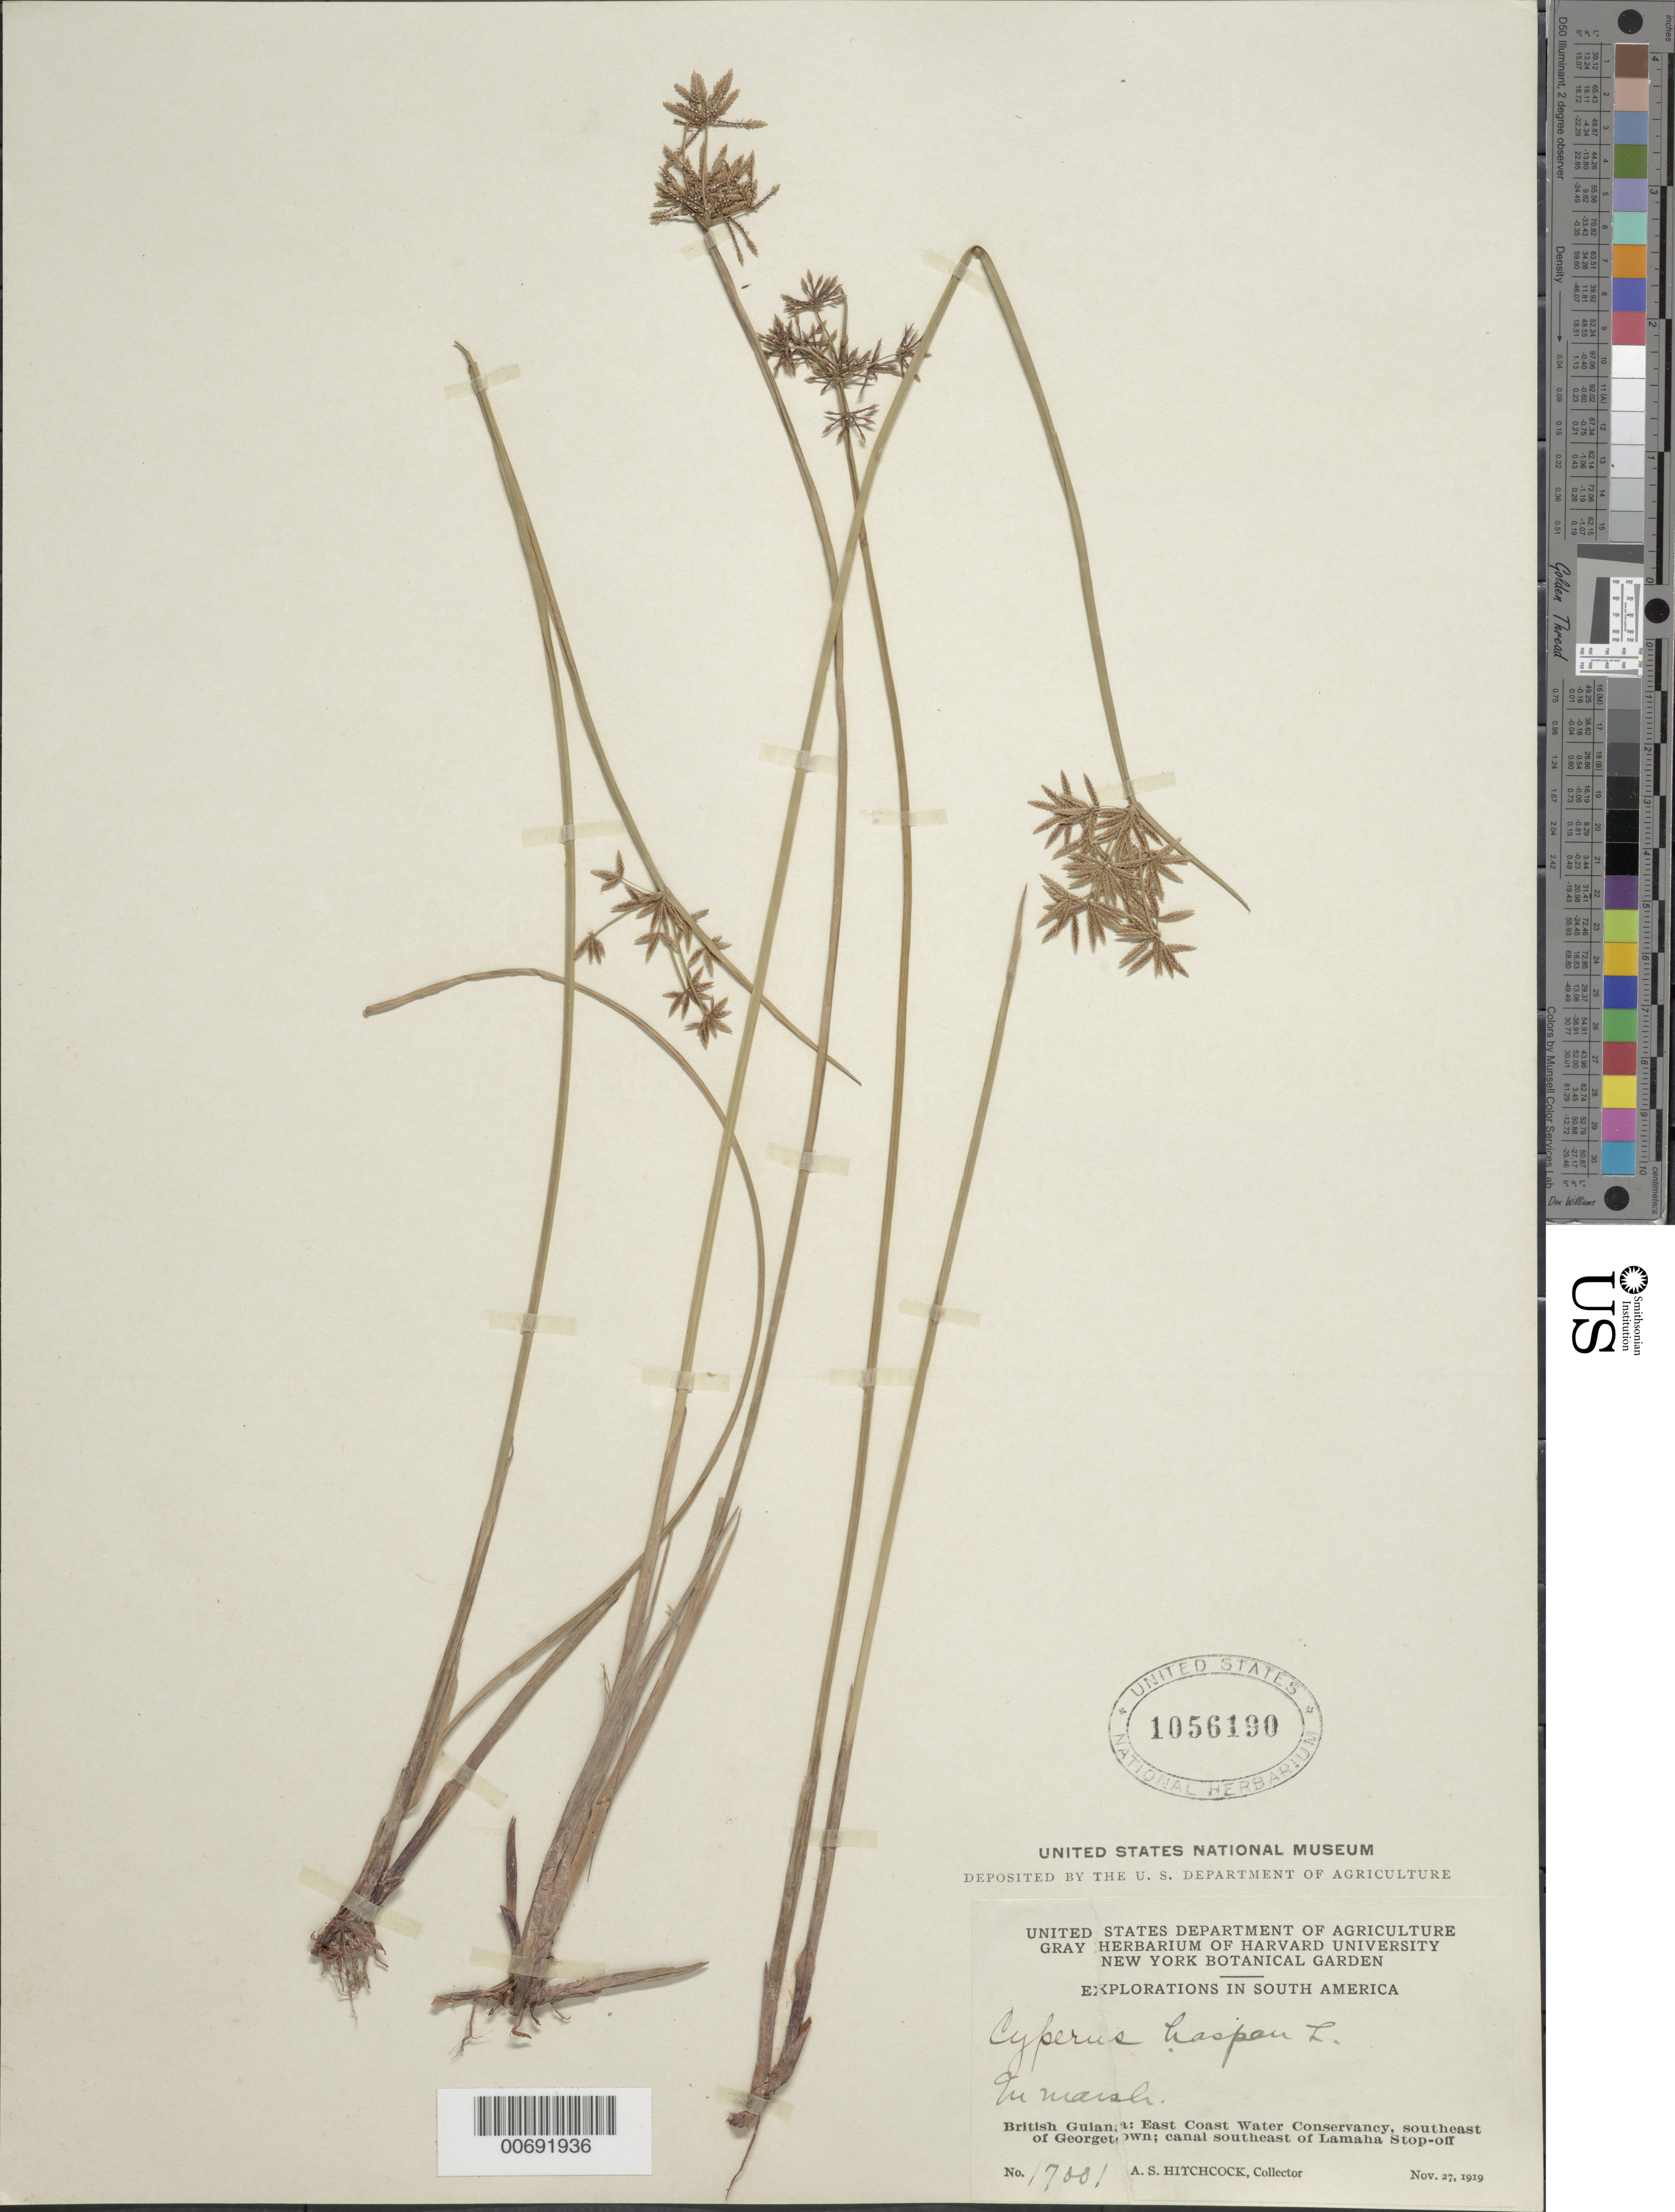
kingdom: Plantae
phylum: Tracheophyta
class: Liliopsida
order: Poales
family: Cyperaceae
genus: Cyperus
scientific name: Cyperus haspan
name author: L.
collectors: A. S. Hitchcock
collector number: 17001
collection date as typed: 27-Nov-19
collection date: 1919-11-27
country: Guyana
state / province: Demerara-Mahaica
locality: Georgetown, SE of, East Coast Water Conservancy, Lamaha Stop-Off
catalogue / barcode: US 1056190